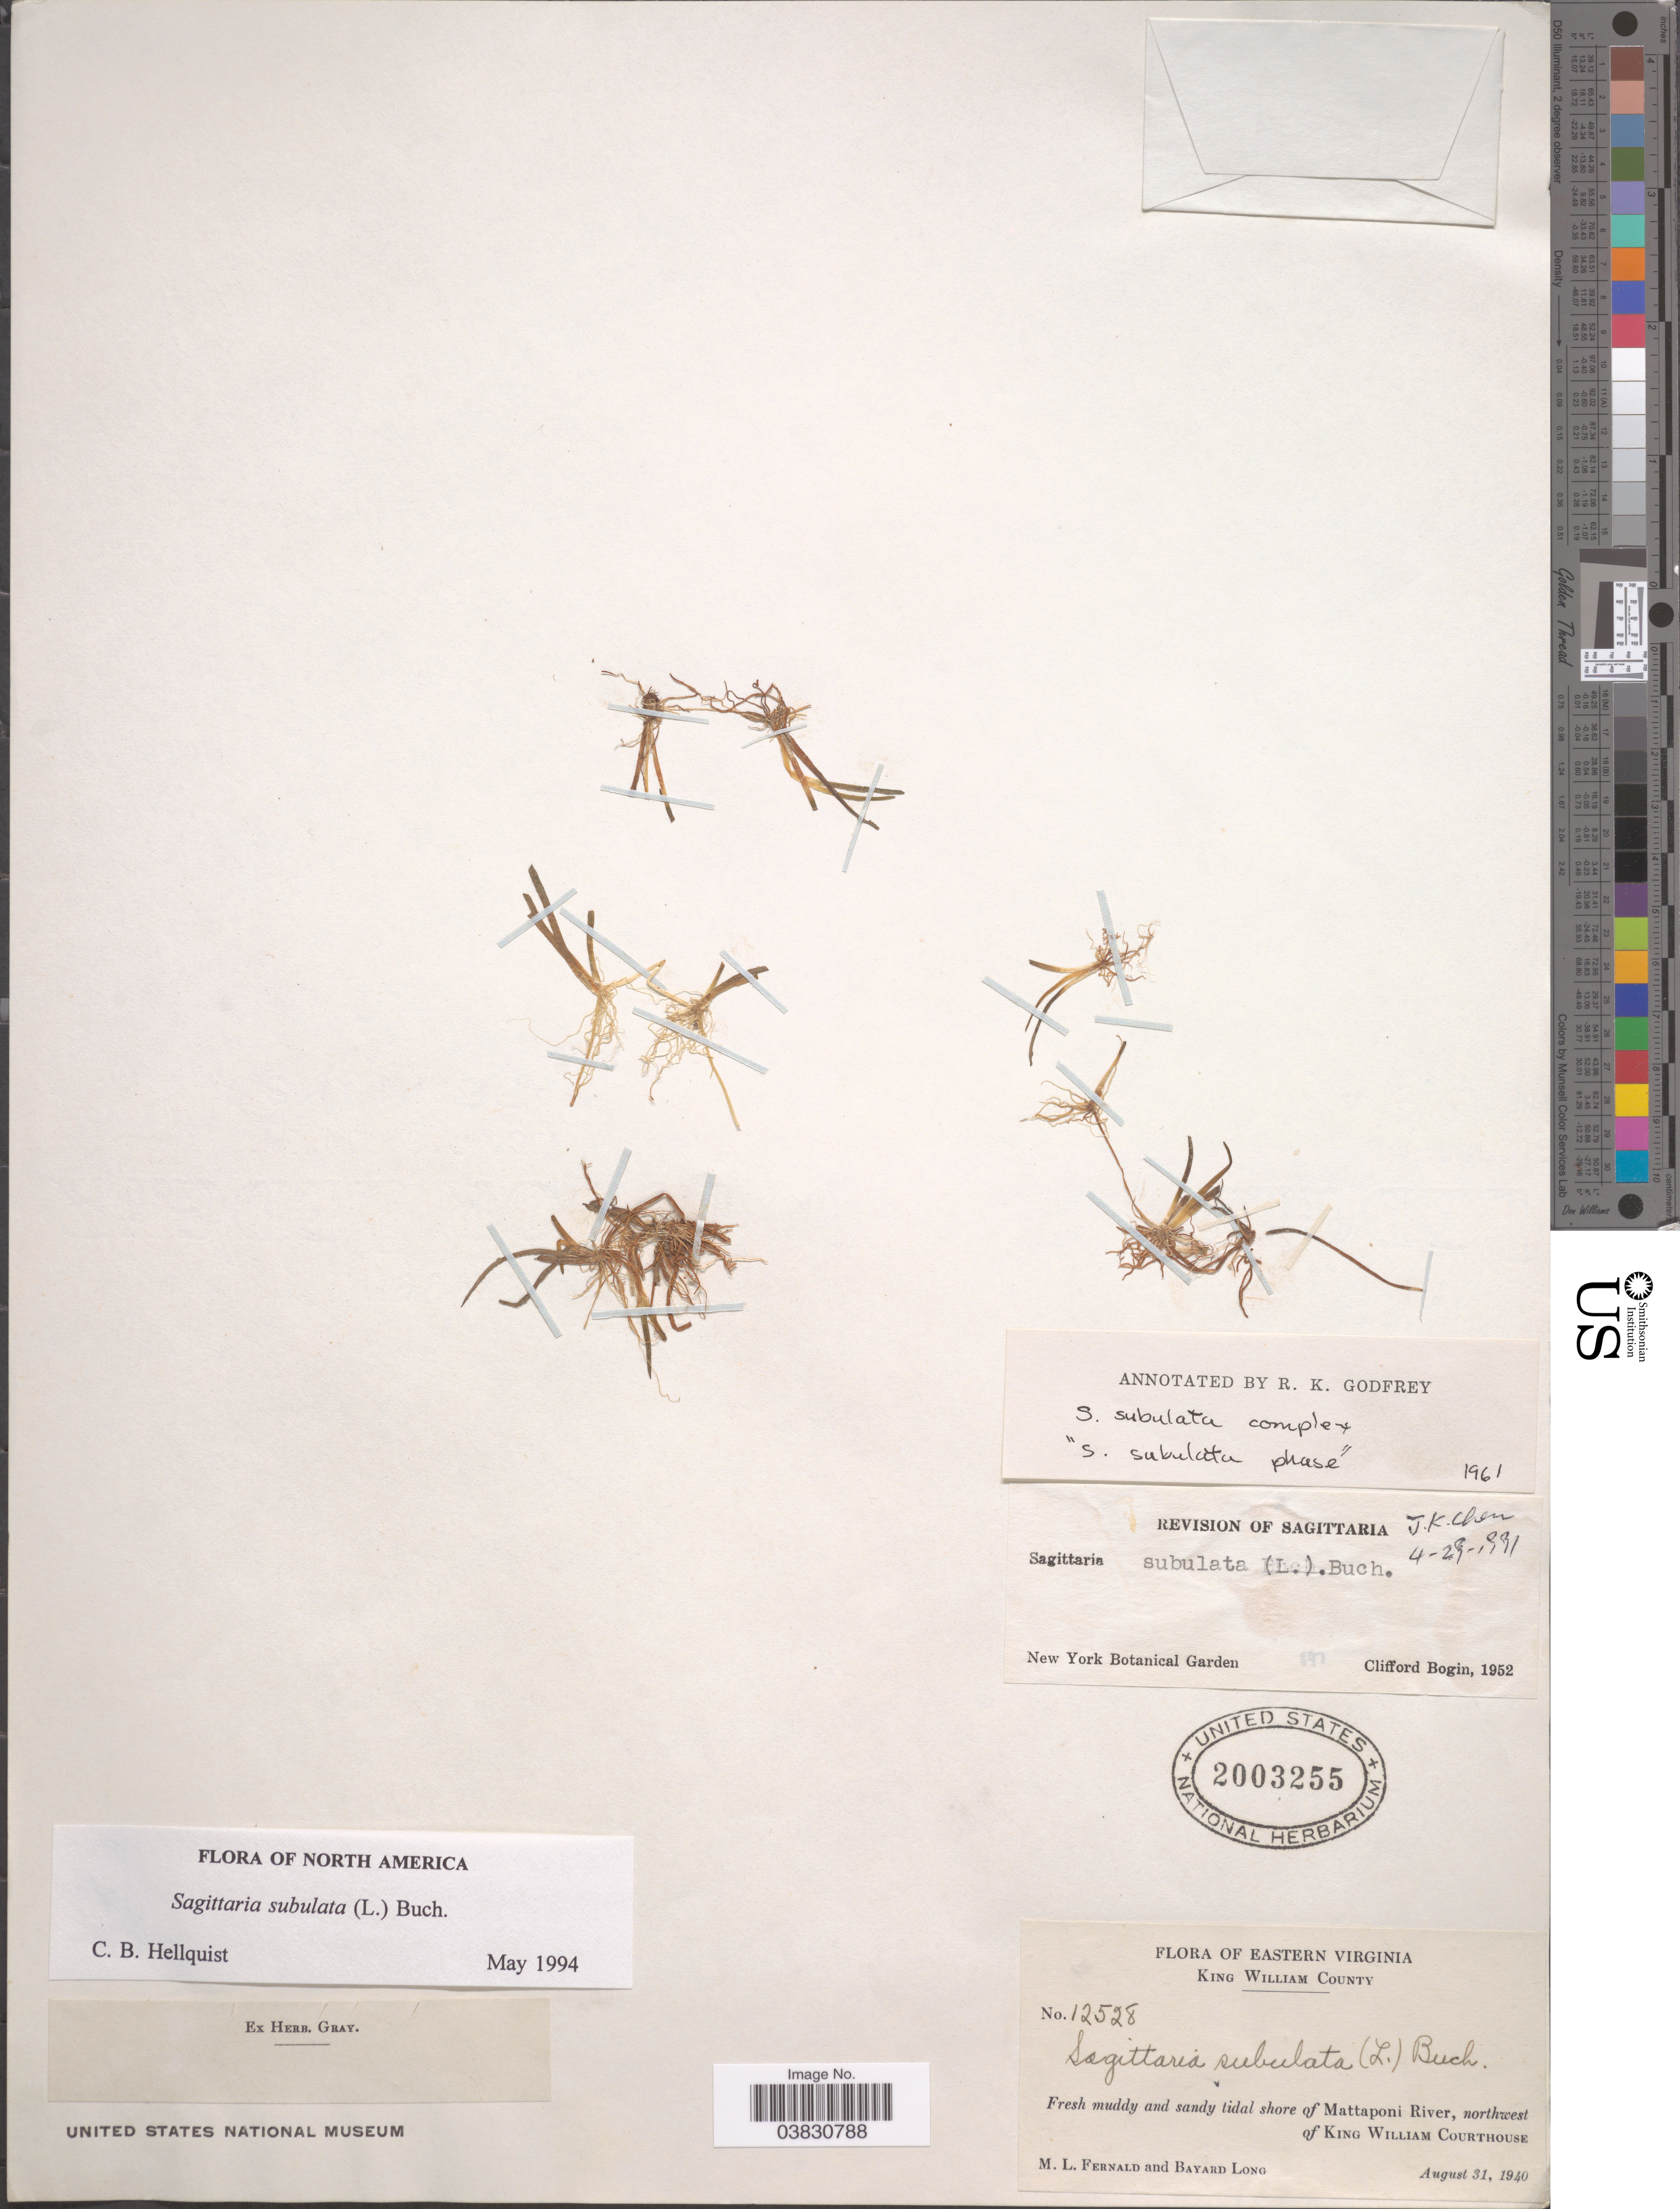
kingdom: Plantae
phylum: Tracheophyta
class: Liliopsida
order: Alismatales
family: Alismataceae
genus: Sagittaria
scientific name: Sagittaria subulata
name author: (L.) Buchenau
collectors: M. L. Fernald & B. Long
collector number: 12528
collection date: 1940-08-31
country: United States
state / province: Virginia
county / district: King William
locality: Eastern Virginia. King William County. Fresh muddy and sandy tidal shore of Mattaponi River, northwest of King William Courthouse.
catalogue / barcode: US 2003255